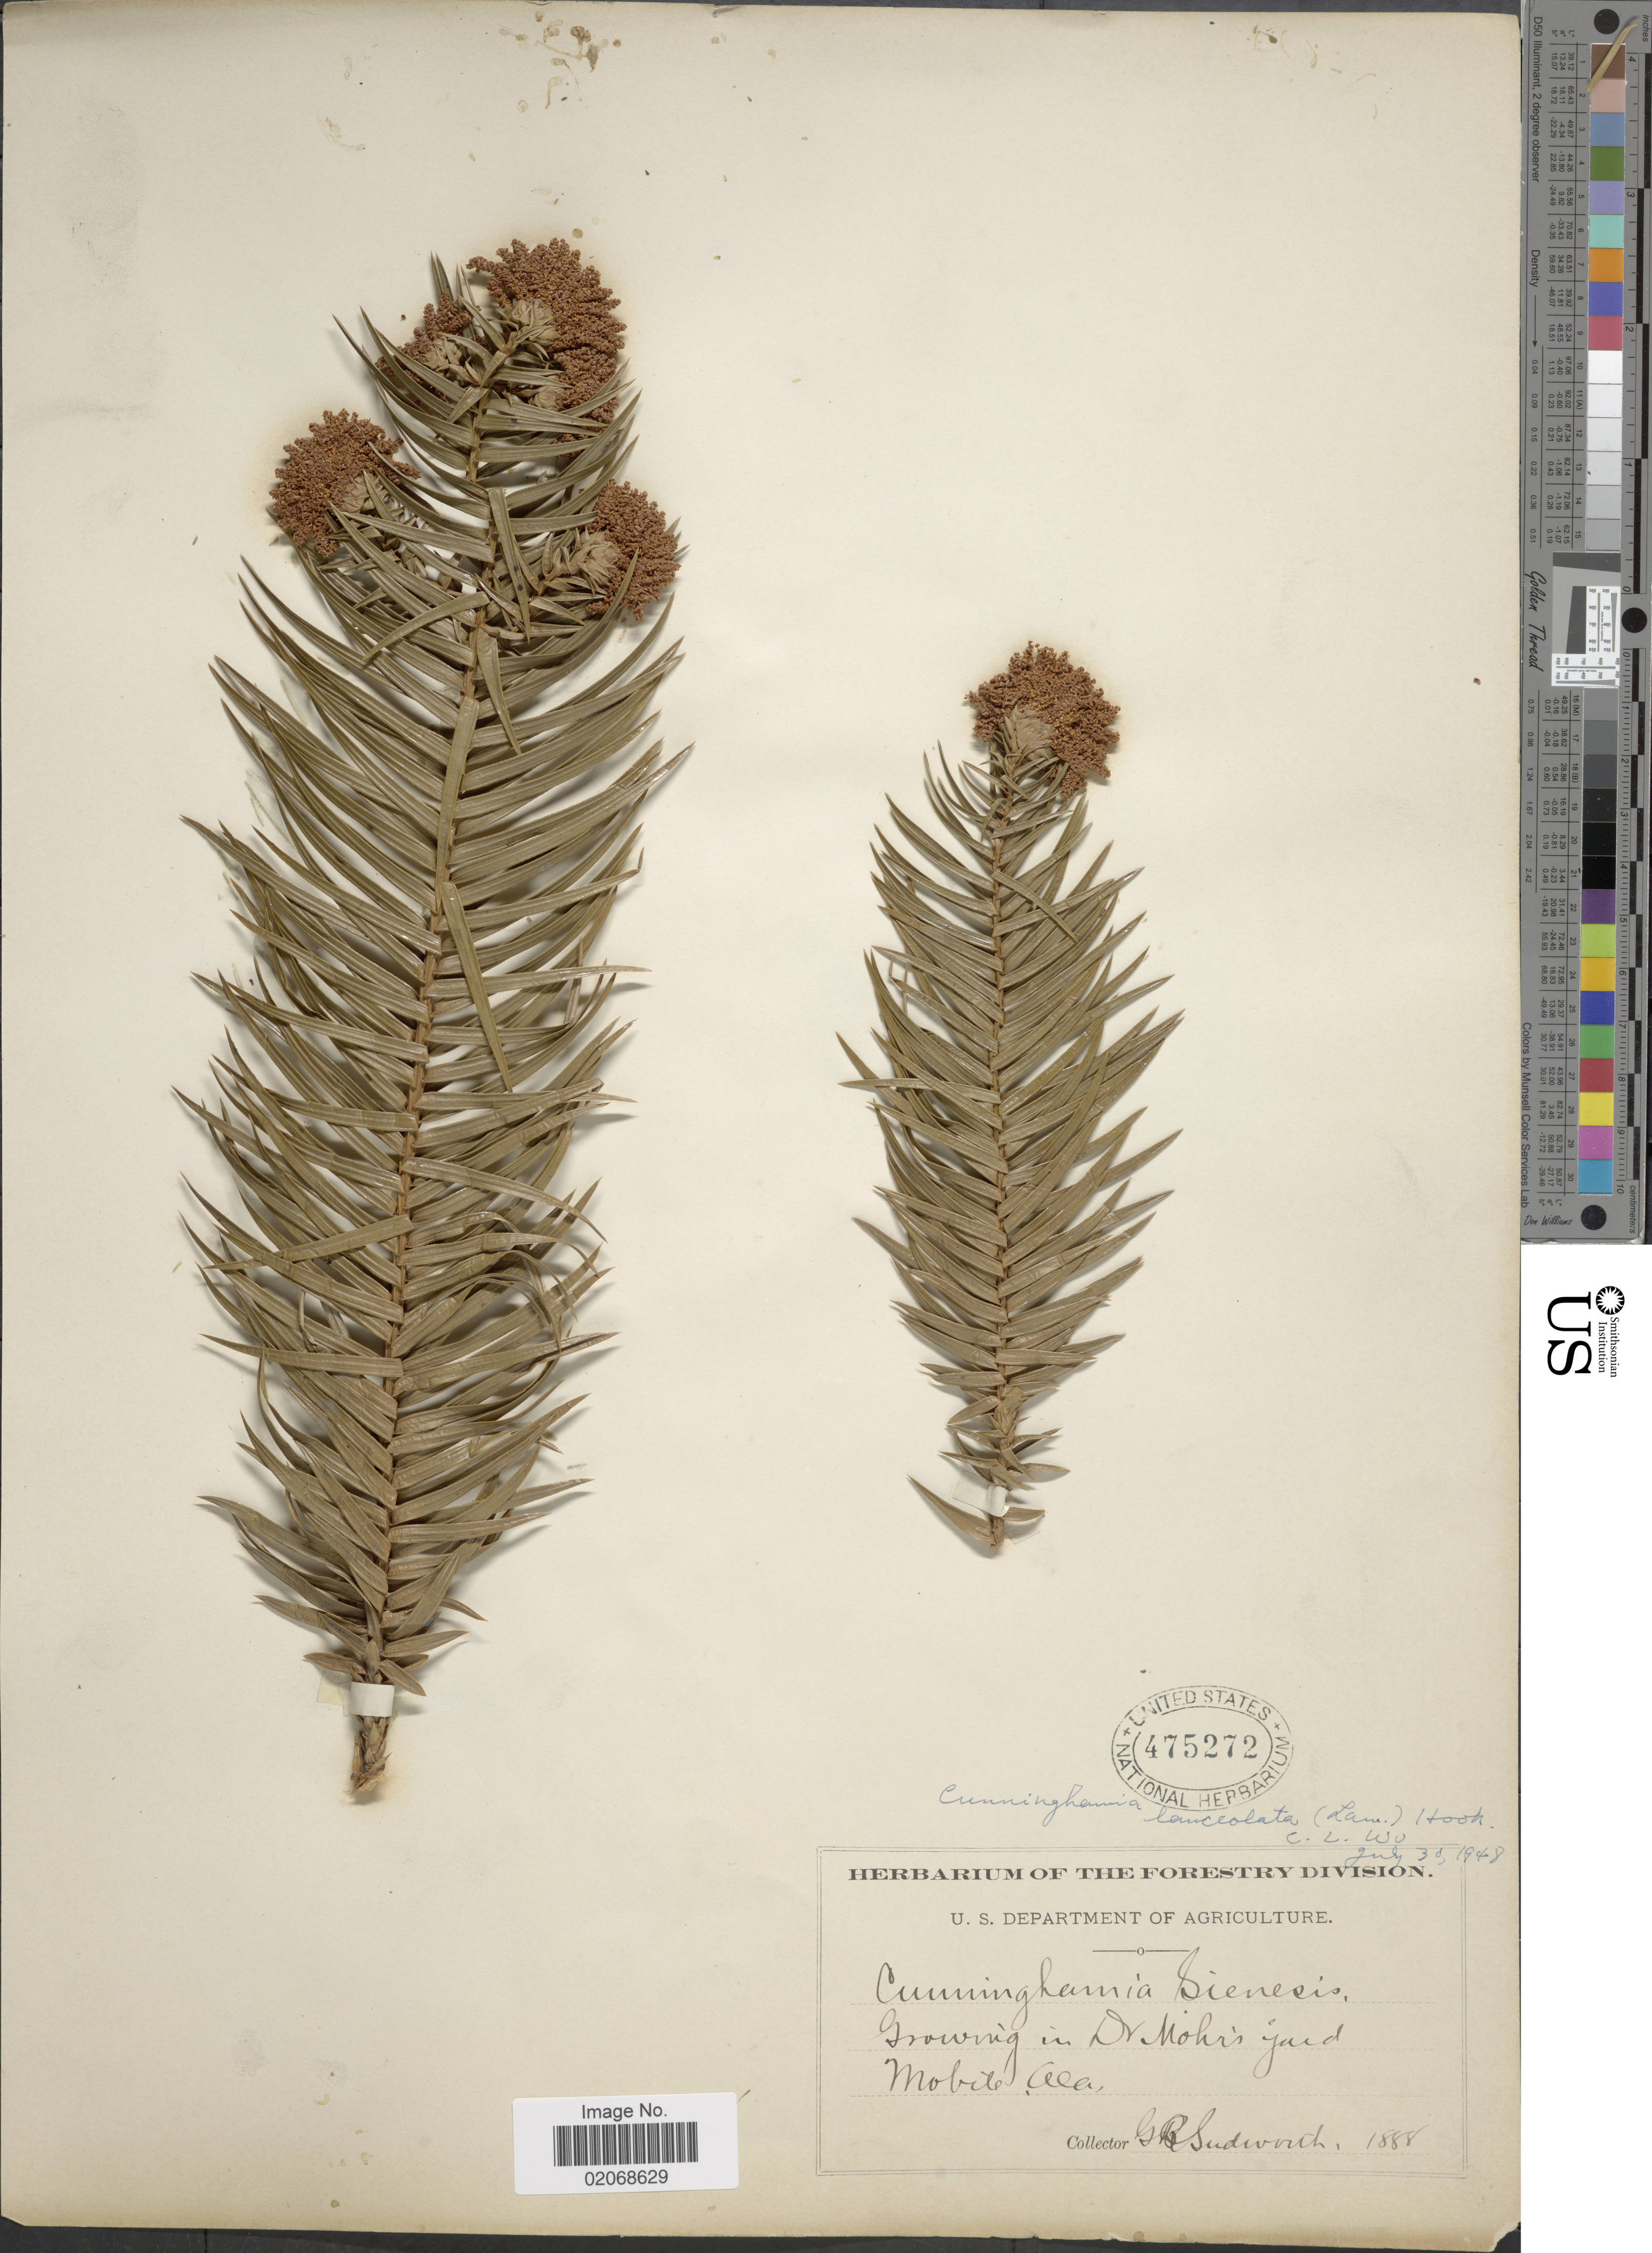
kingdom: Plantae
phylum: Tracheophyta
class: Pinopsida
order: Pinales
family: Cupressaceae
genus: Cunninghamia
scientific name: Cunninghamia lanceolata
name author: (Lamb.) Hook.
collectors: G. B. Sudworth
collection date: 1888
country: United States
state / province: Alabama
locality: In Dr. Mohr's Gard. Mobile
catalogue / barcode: US 475272